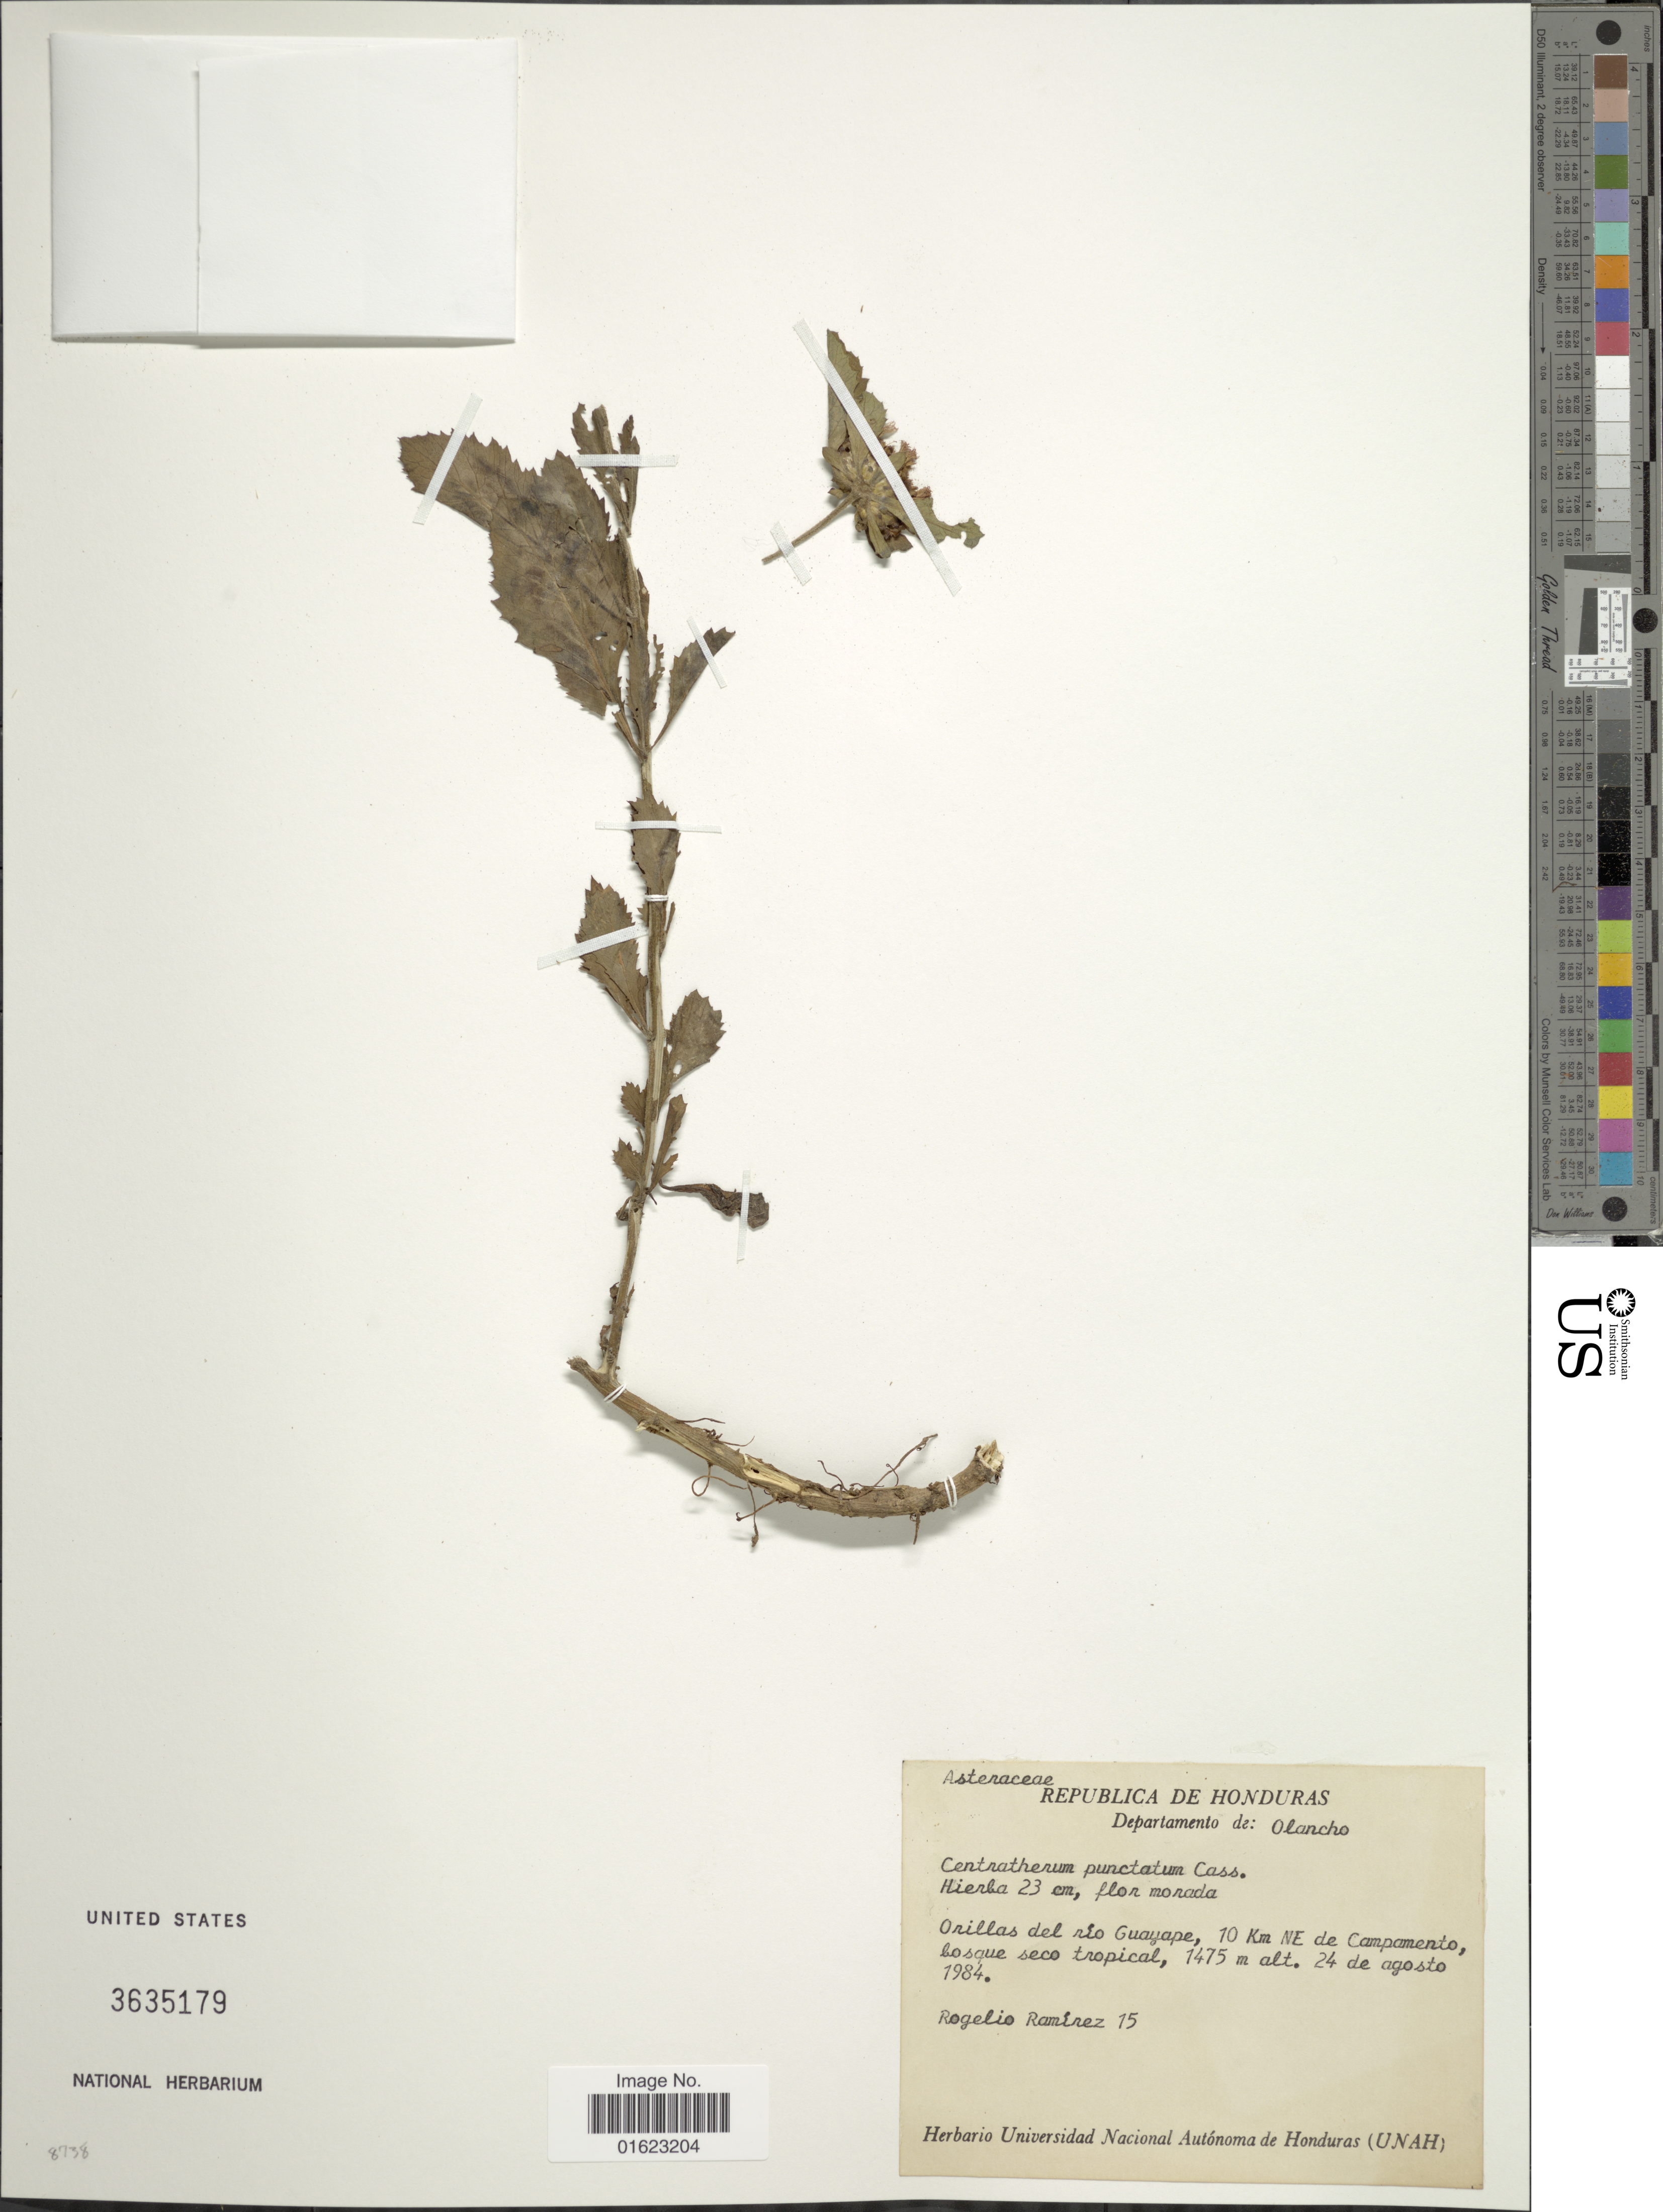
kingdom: Plantae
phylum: Tracheophyta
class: Magnoliopsida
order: Asterales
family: Asteraceae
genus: Centratherum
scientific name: Centratherum punctatum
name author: Cass.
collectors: R. Ramirez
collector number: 15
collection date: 1984-08-24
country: Honduras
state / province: Olancho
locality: Republica de Honduras. Departamento de Olancho: Orillas del rio Guayape, 10 km NE de Campamento, bosque seco tropical.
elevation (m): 1475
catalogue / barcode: US 3635179